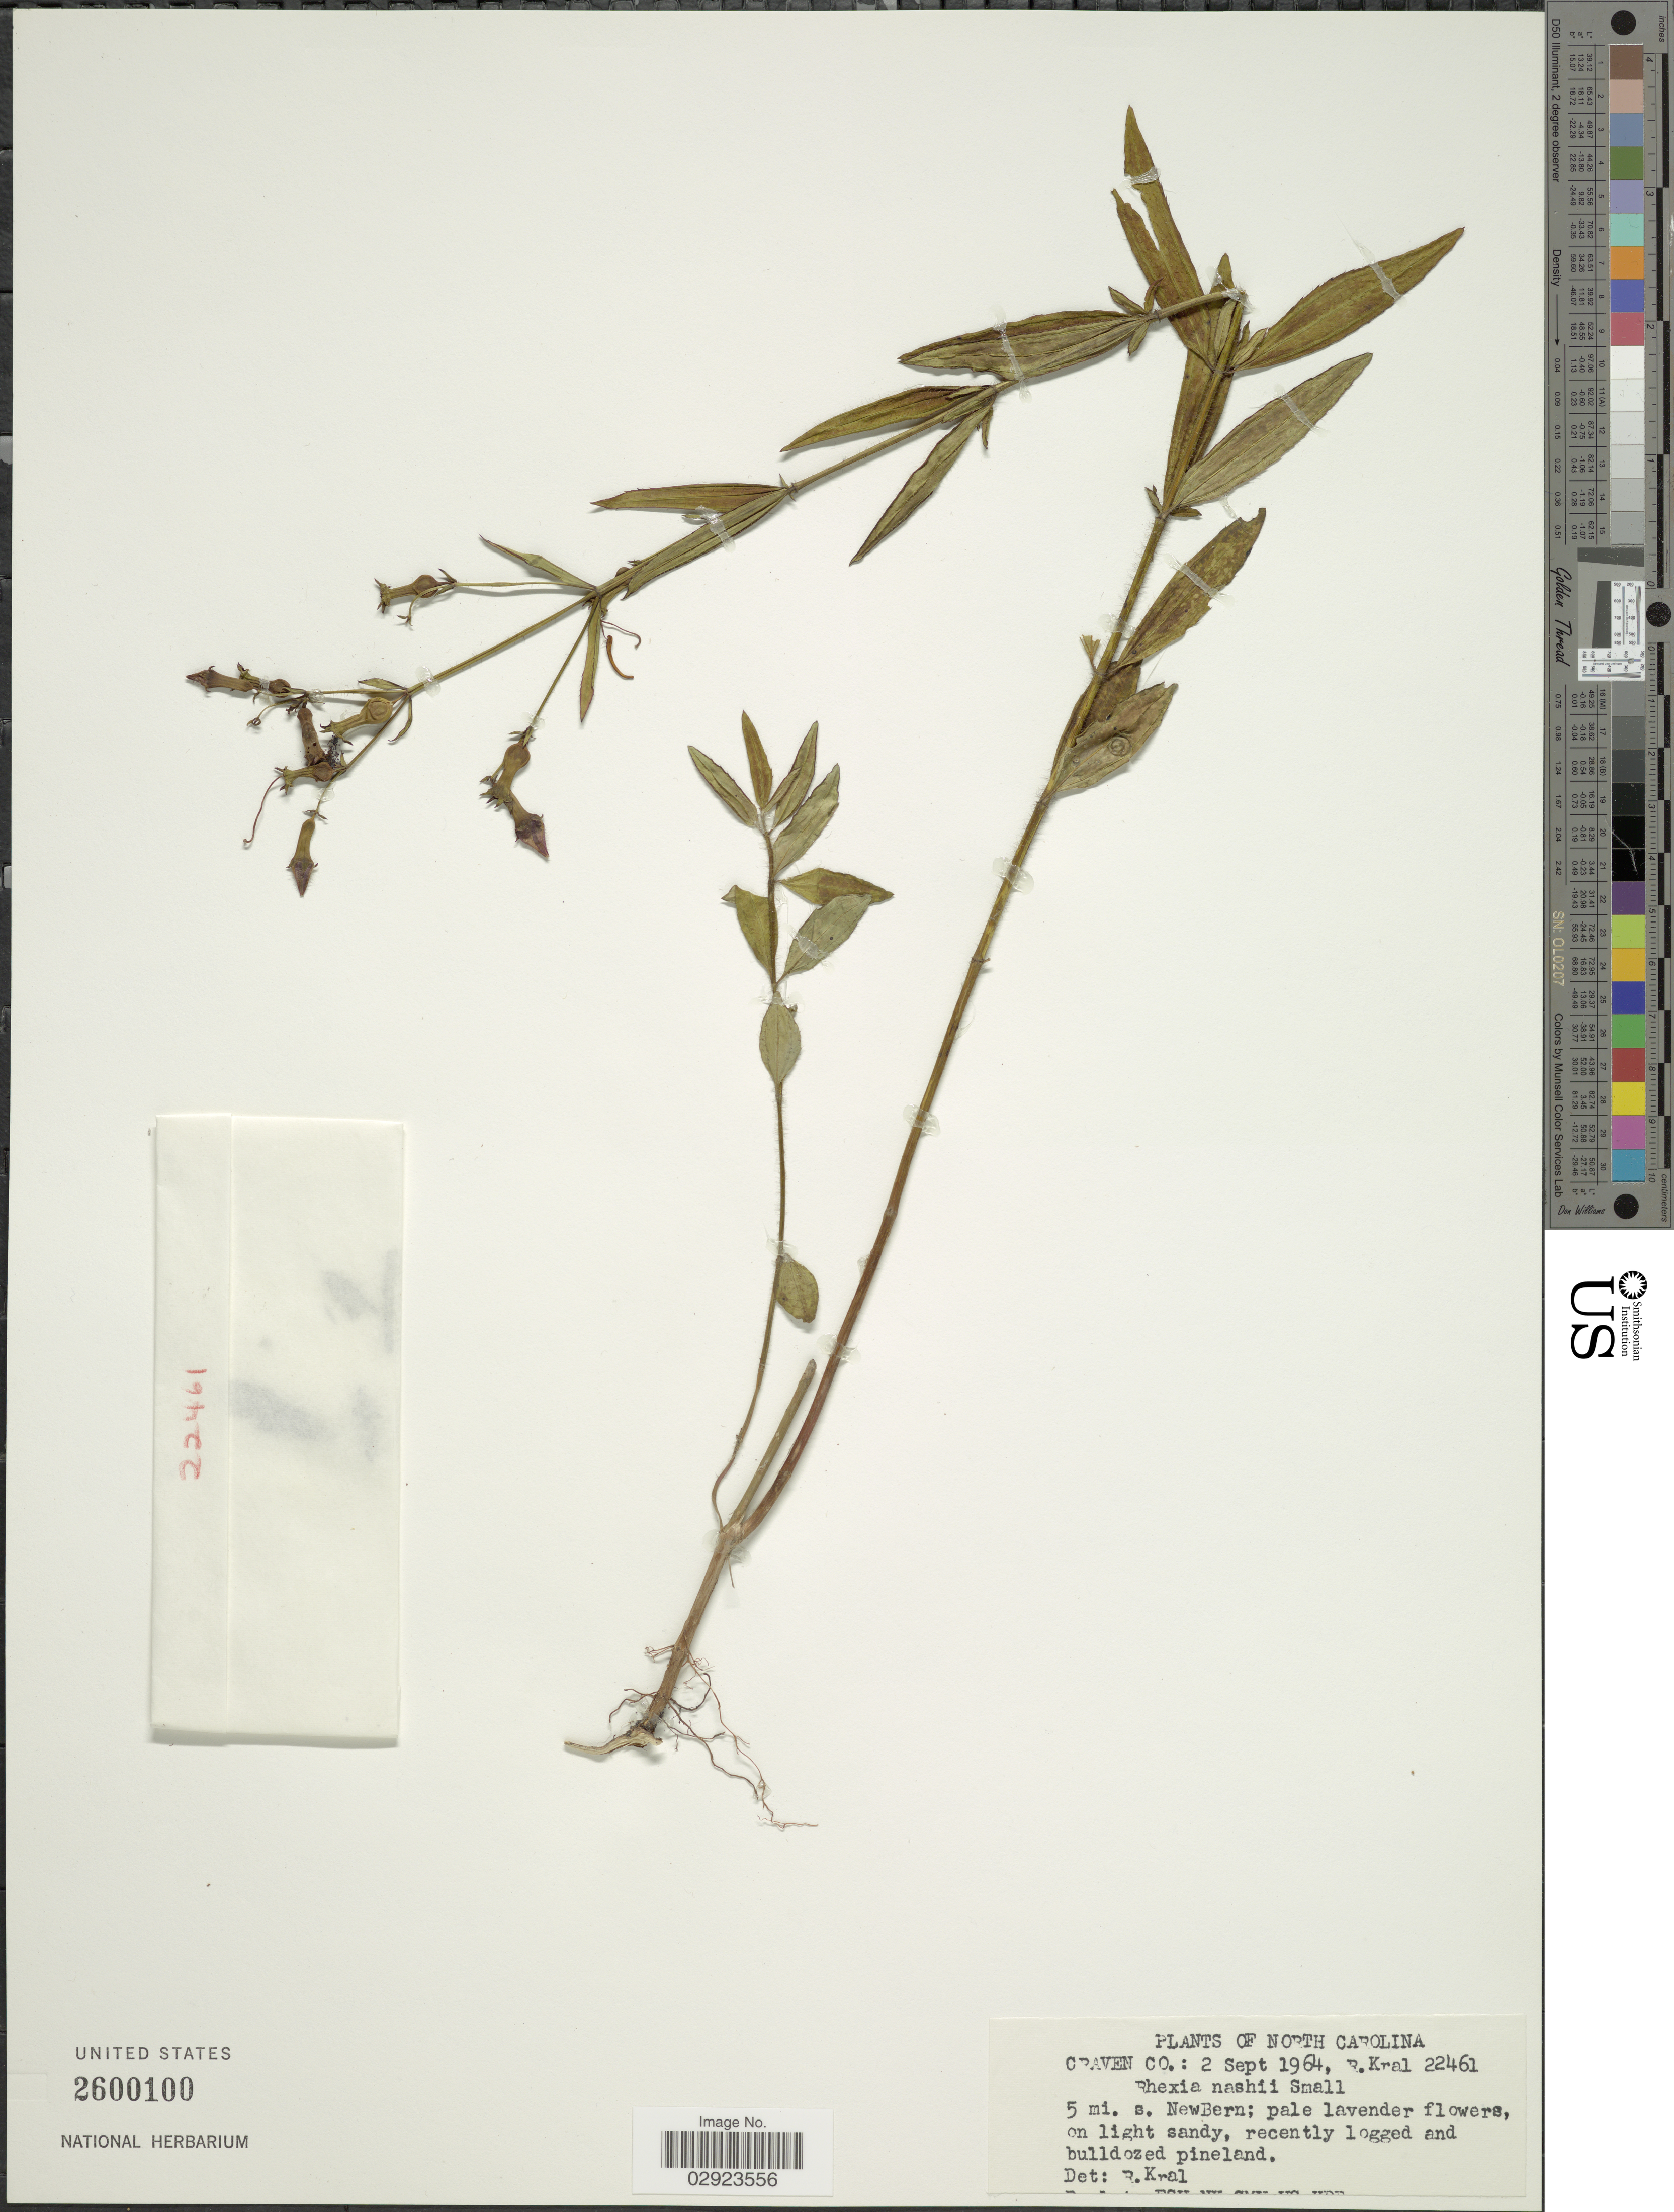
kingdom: Plantae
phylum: Tracheophyta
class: Magnoliopsida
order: Myrtales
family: Melastomataceae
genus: Rhexia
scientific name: Rhexia nashii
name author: Small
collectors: R. Kral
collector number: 22461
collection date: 1964-09-02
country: United States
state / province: North Carolina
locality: Craven Co. 5 mi. s. NewBern.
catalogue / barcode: US 2600100